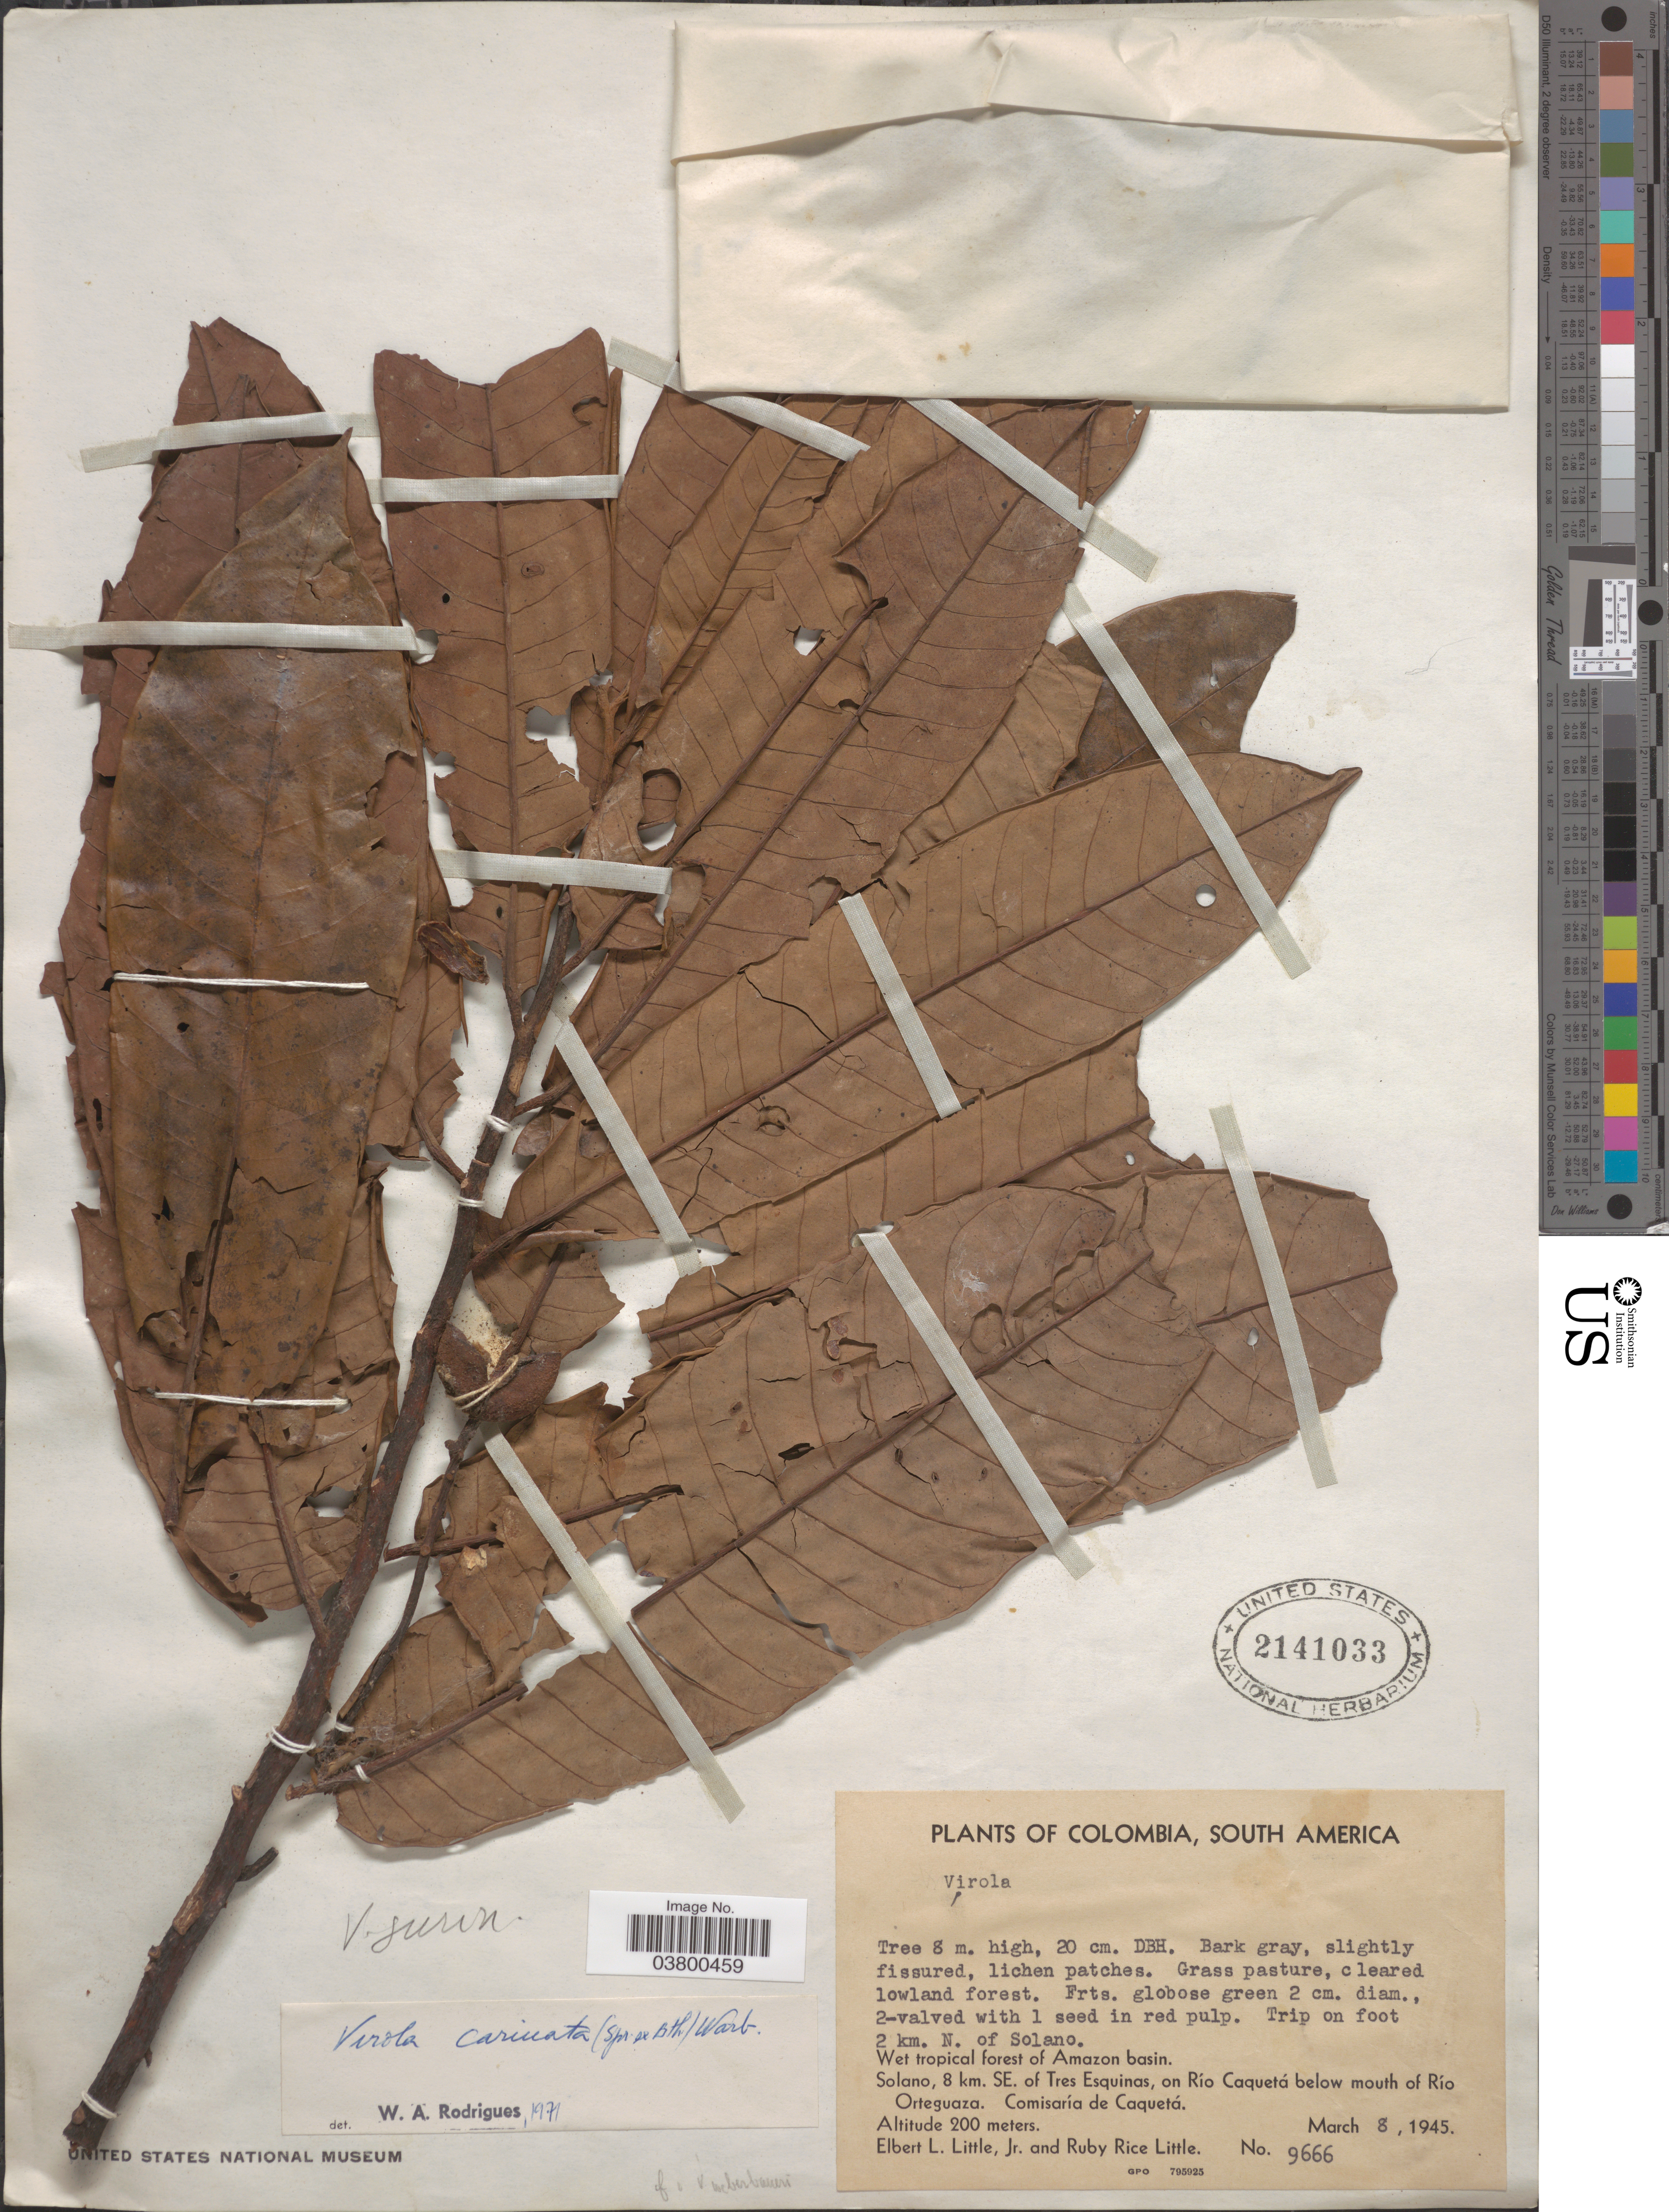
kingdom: Plantae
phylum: Tracheophyta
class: Magnoliopsida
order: Magnoliales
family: Myristicaceae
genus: Virola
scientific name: Virola surinamensis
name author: (Rol.) Warb.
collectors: E. L. Little & R. R. Little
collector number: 9666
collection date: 1945-03-08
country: Colombia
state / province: Caquetá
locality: Trip on foot 2 km. N. of Solano. Wet tropical forest of Amazon basin. Solano, 8 km. SE. of Tres Esquinas, on Río Caquetá below mouth of Río Orteguaza. Comisaría de Caquetá.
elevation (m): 200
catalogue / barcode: US 2141033